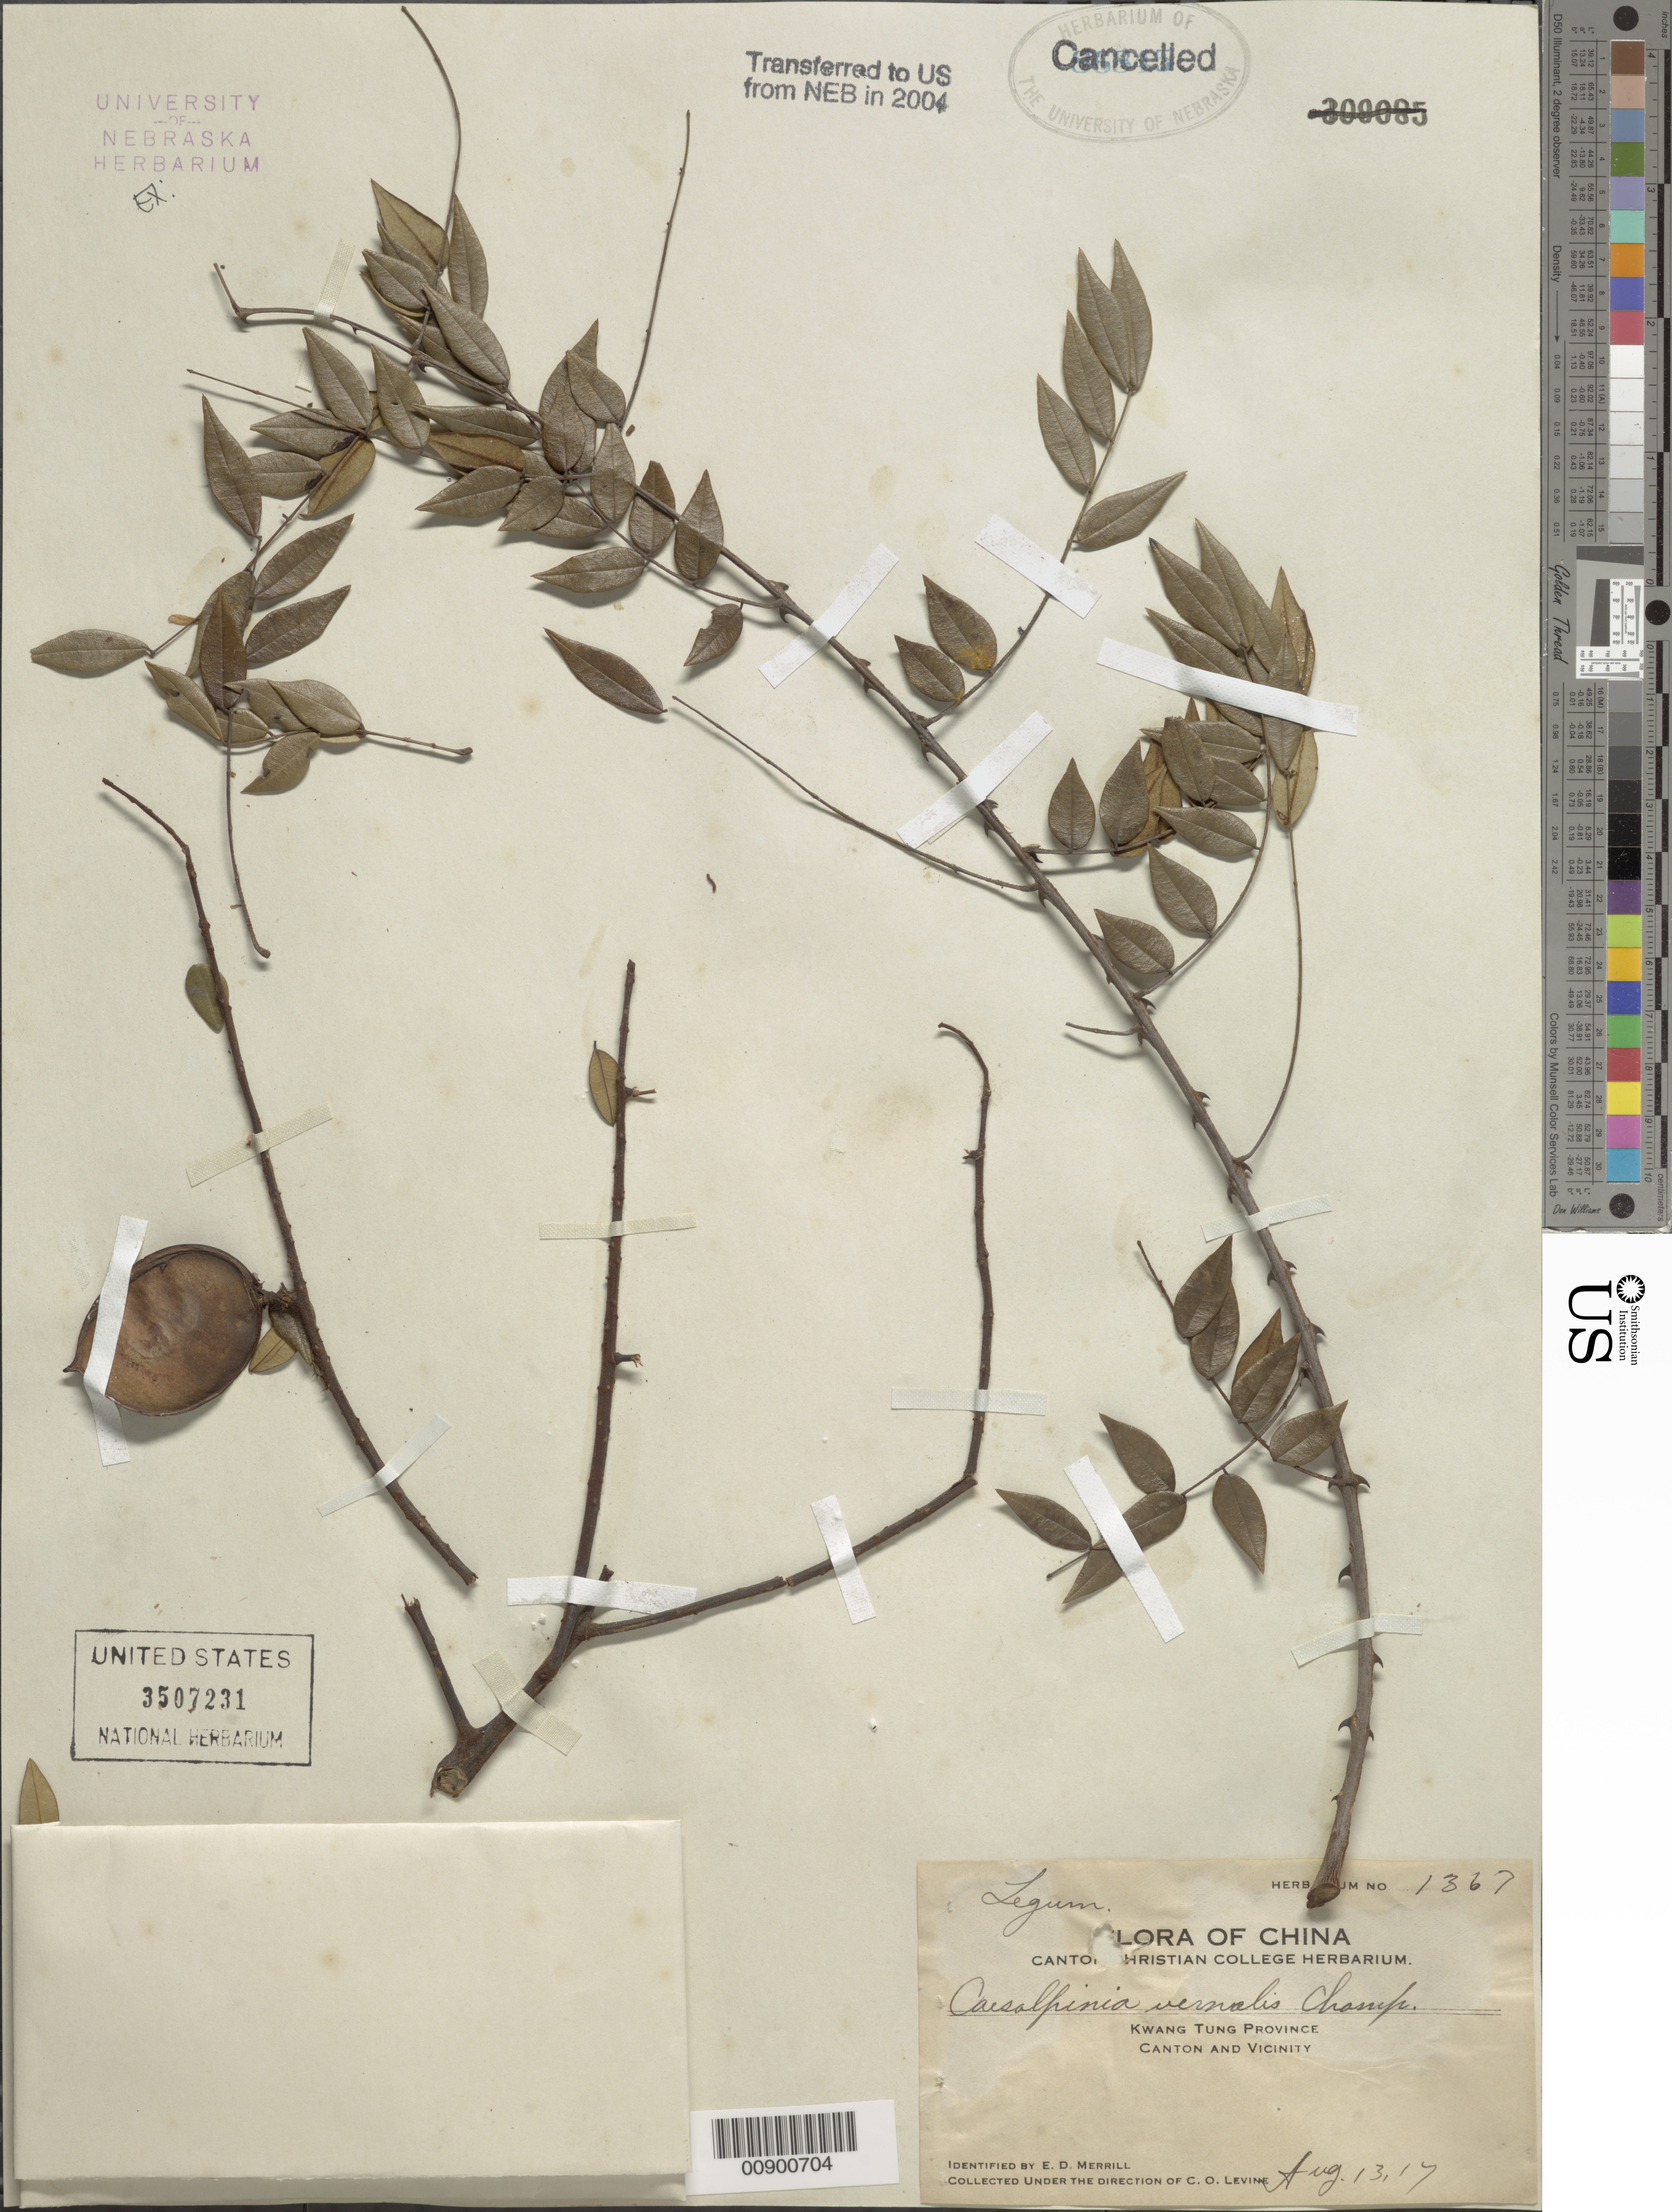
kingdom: Plantae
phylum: Tracheophyta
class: Magnoliopsida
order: Fabales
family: Fabaceae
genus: Ticanto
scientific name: Ticanto vernalis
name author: (Champion ex Benth.) R. Clark & Gagnon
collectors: C. O. Levine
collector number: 1367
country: China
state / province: Guangdong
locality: Canton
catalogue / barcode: US 3507231